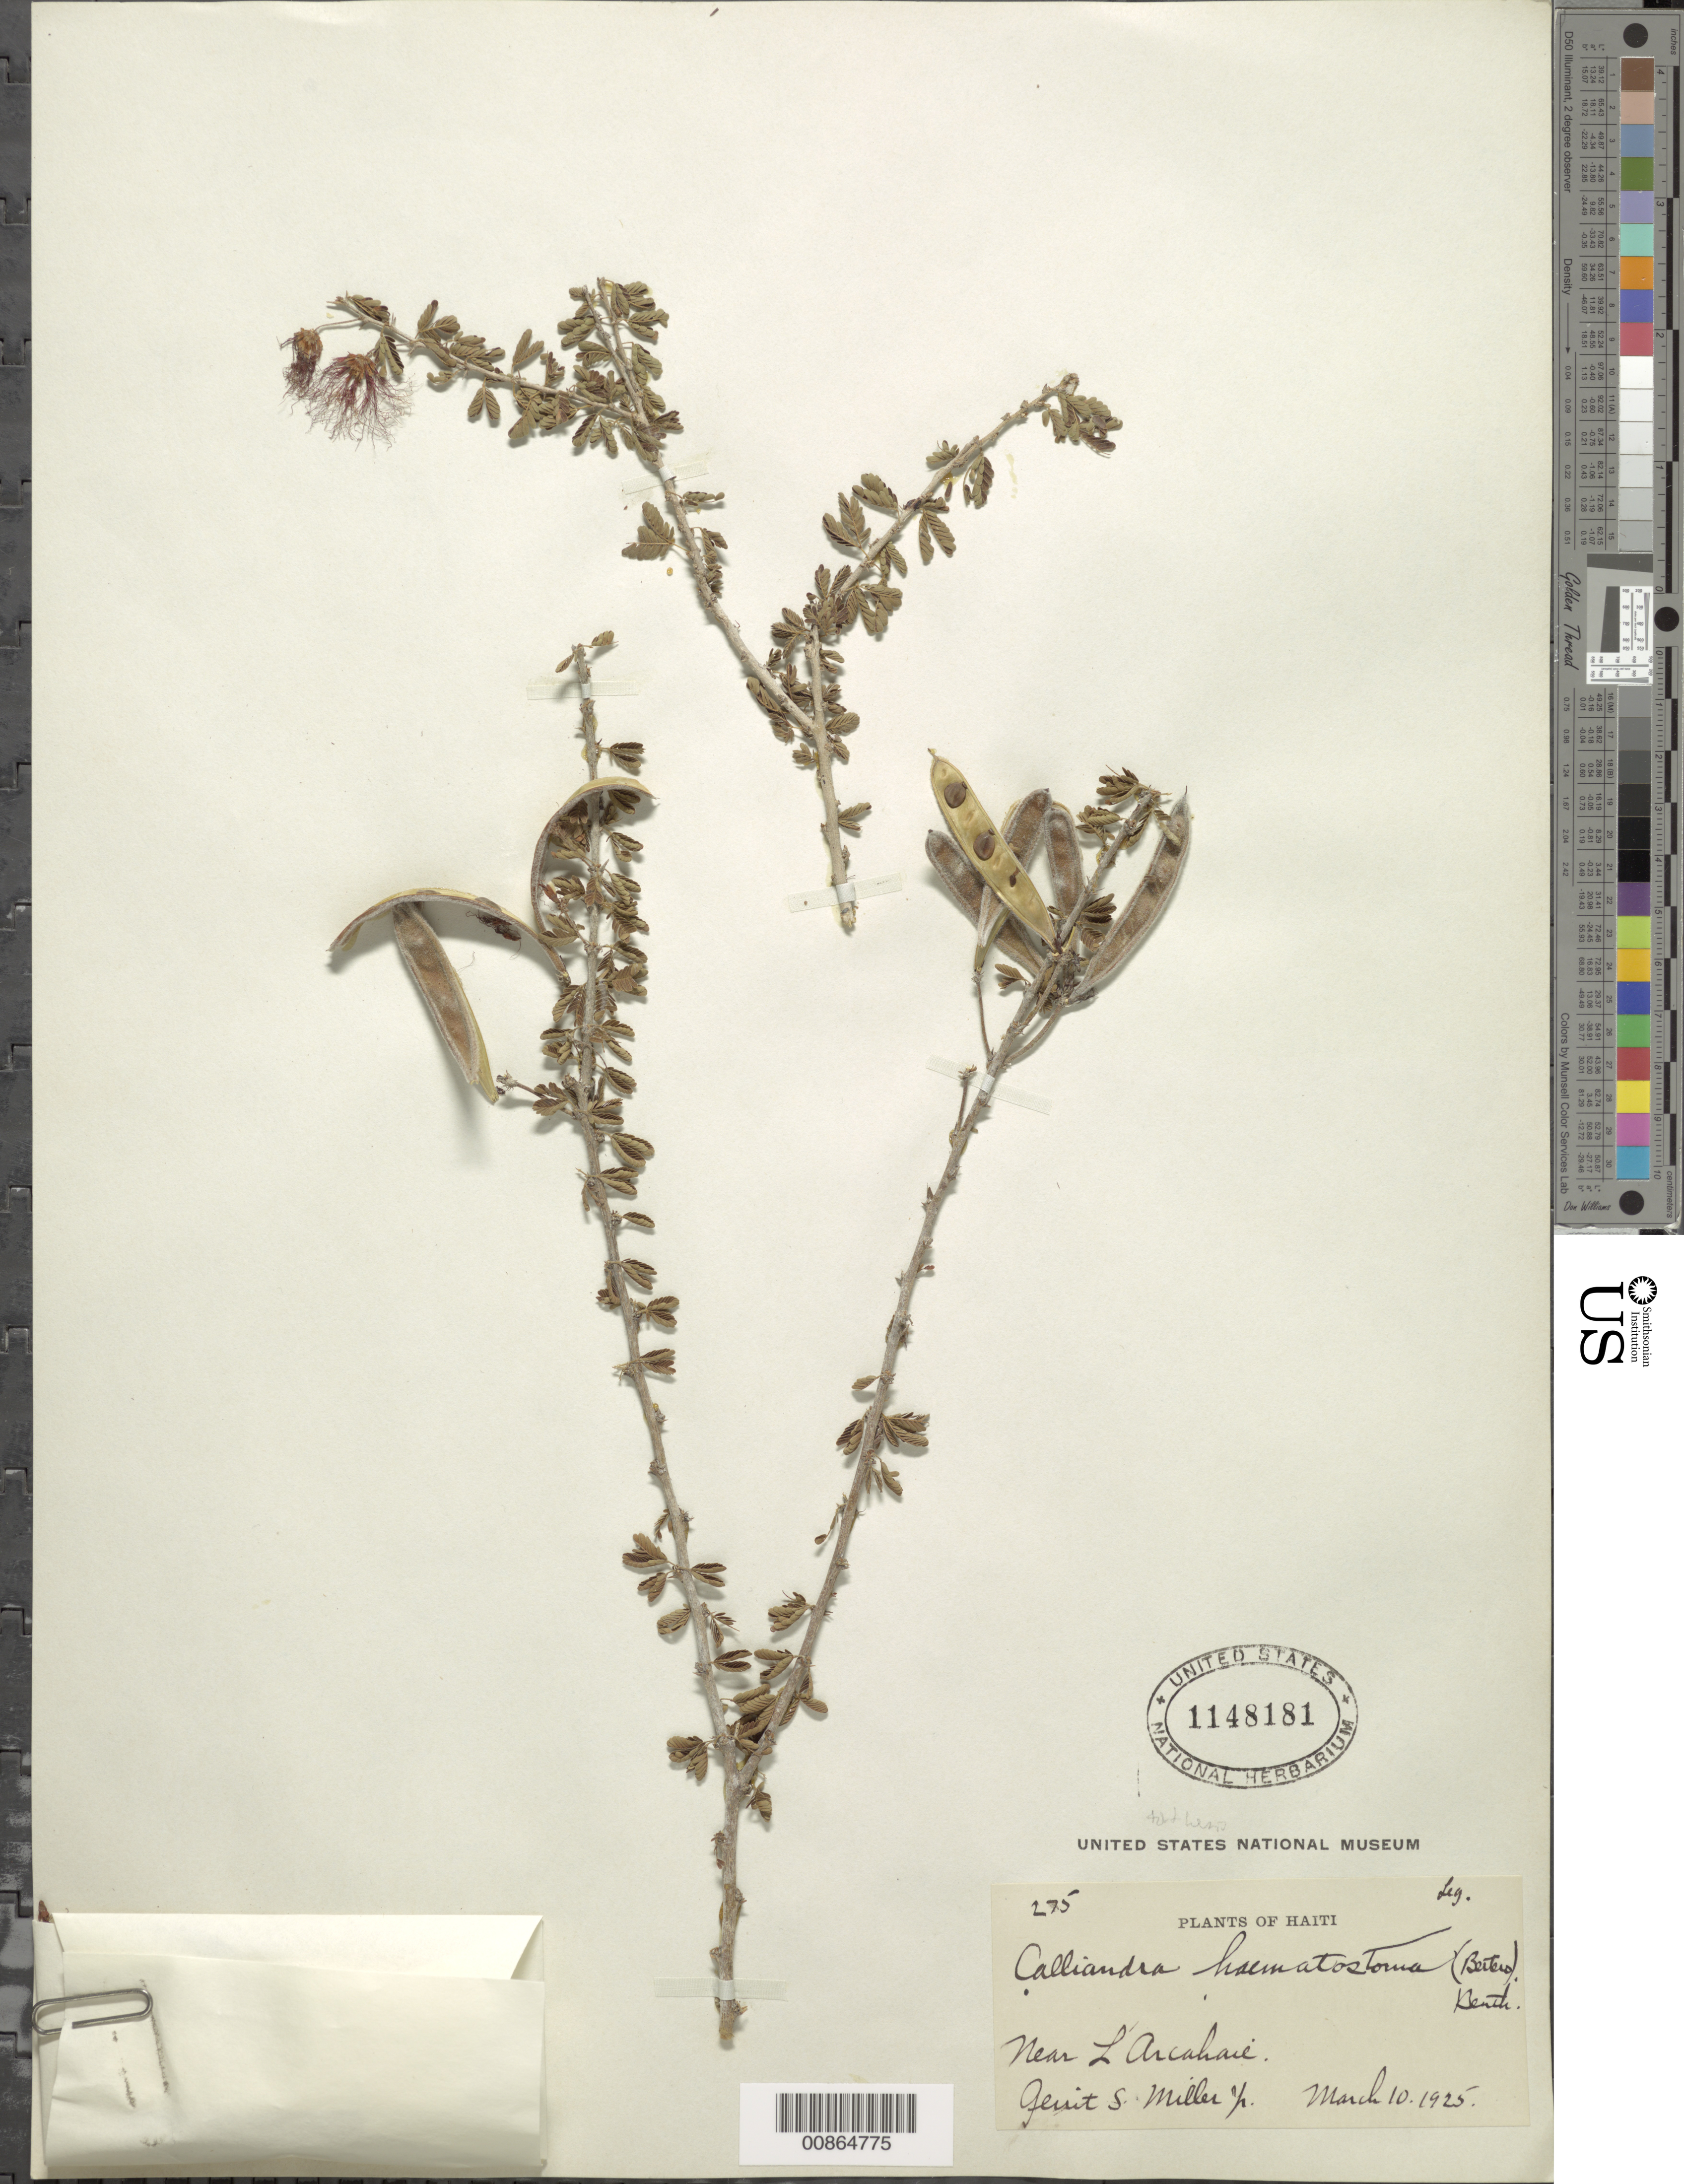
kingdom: Plantae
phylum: Tracheophyta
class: Magnoliopsida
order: Fabales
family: Fabaceae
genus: Calliandra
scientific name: Calliandra haematostoma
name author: (DC.) Urb.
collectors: G. S. Miller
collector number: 275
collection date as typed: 10 Mar 1925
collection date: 1925-03-10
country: Haiti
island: Hispaniola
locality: Near L'Arcahaie.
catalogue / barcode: US 1148181